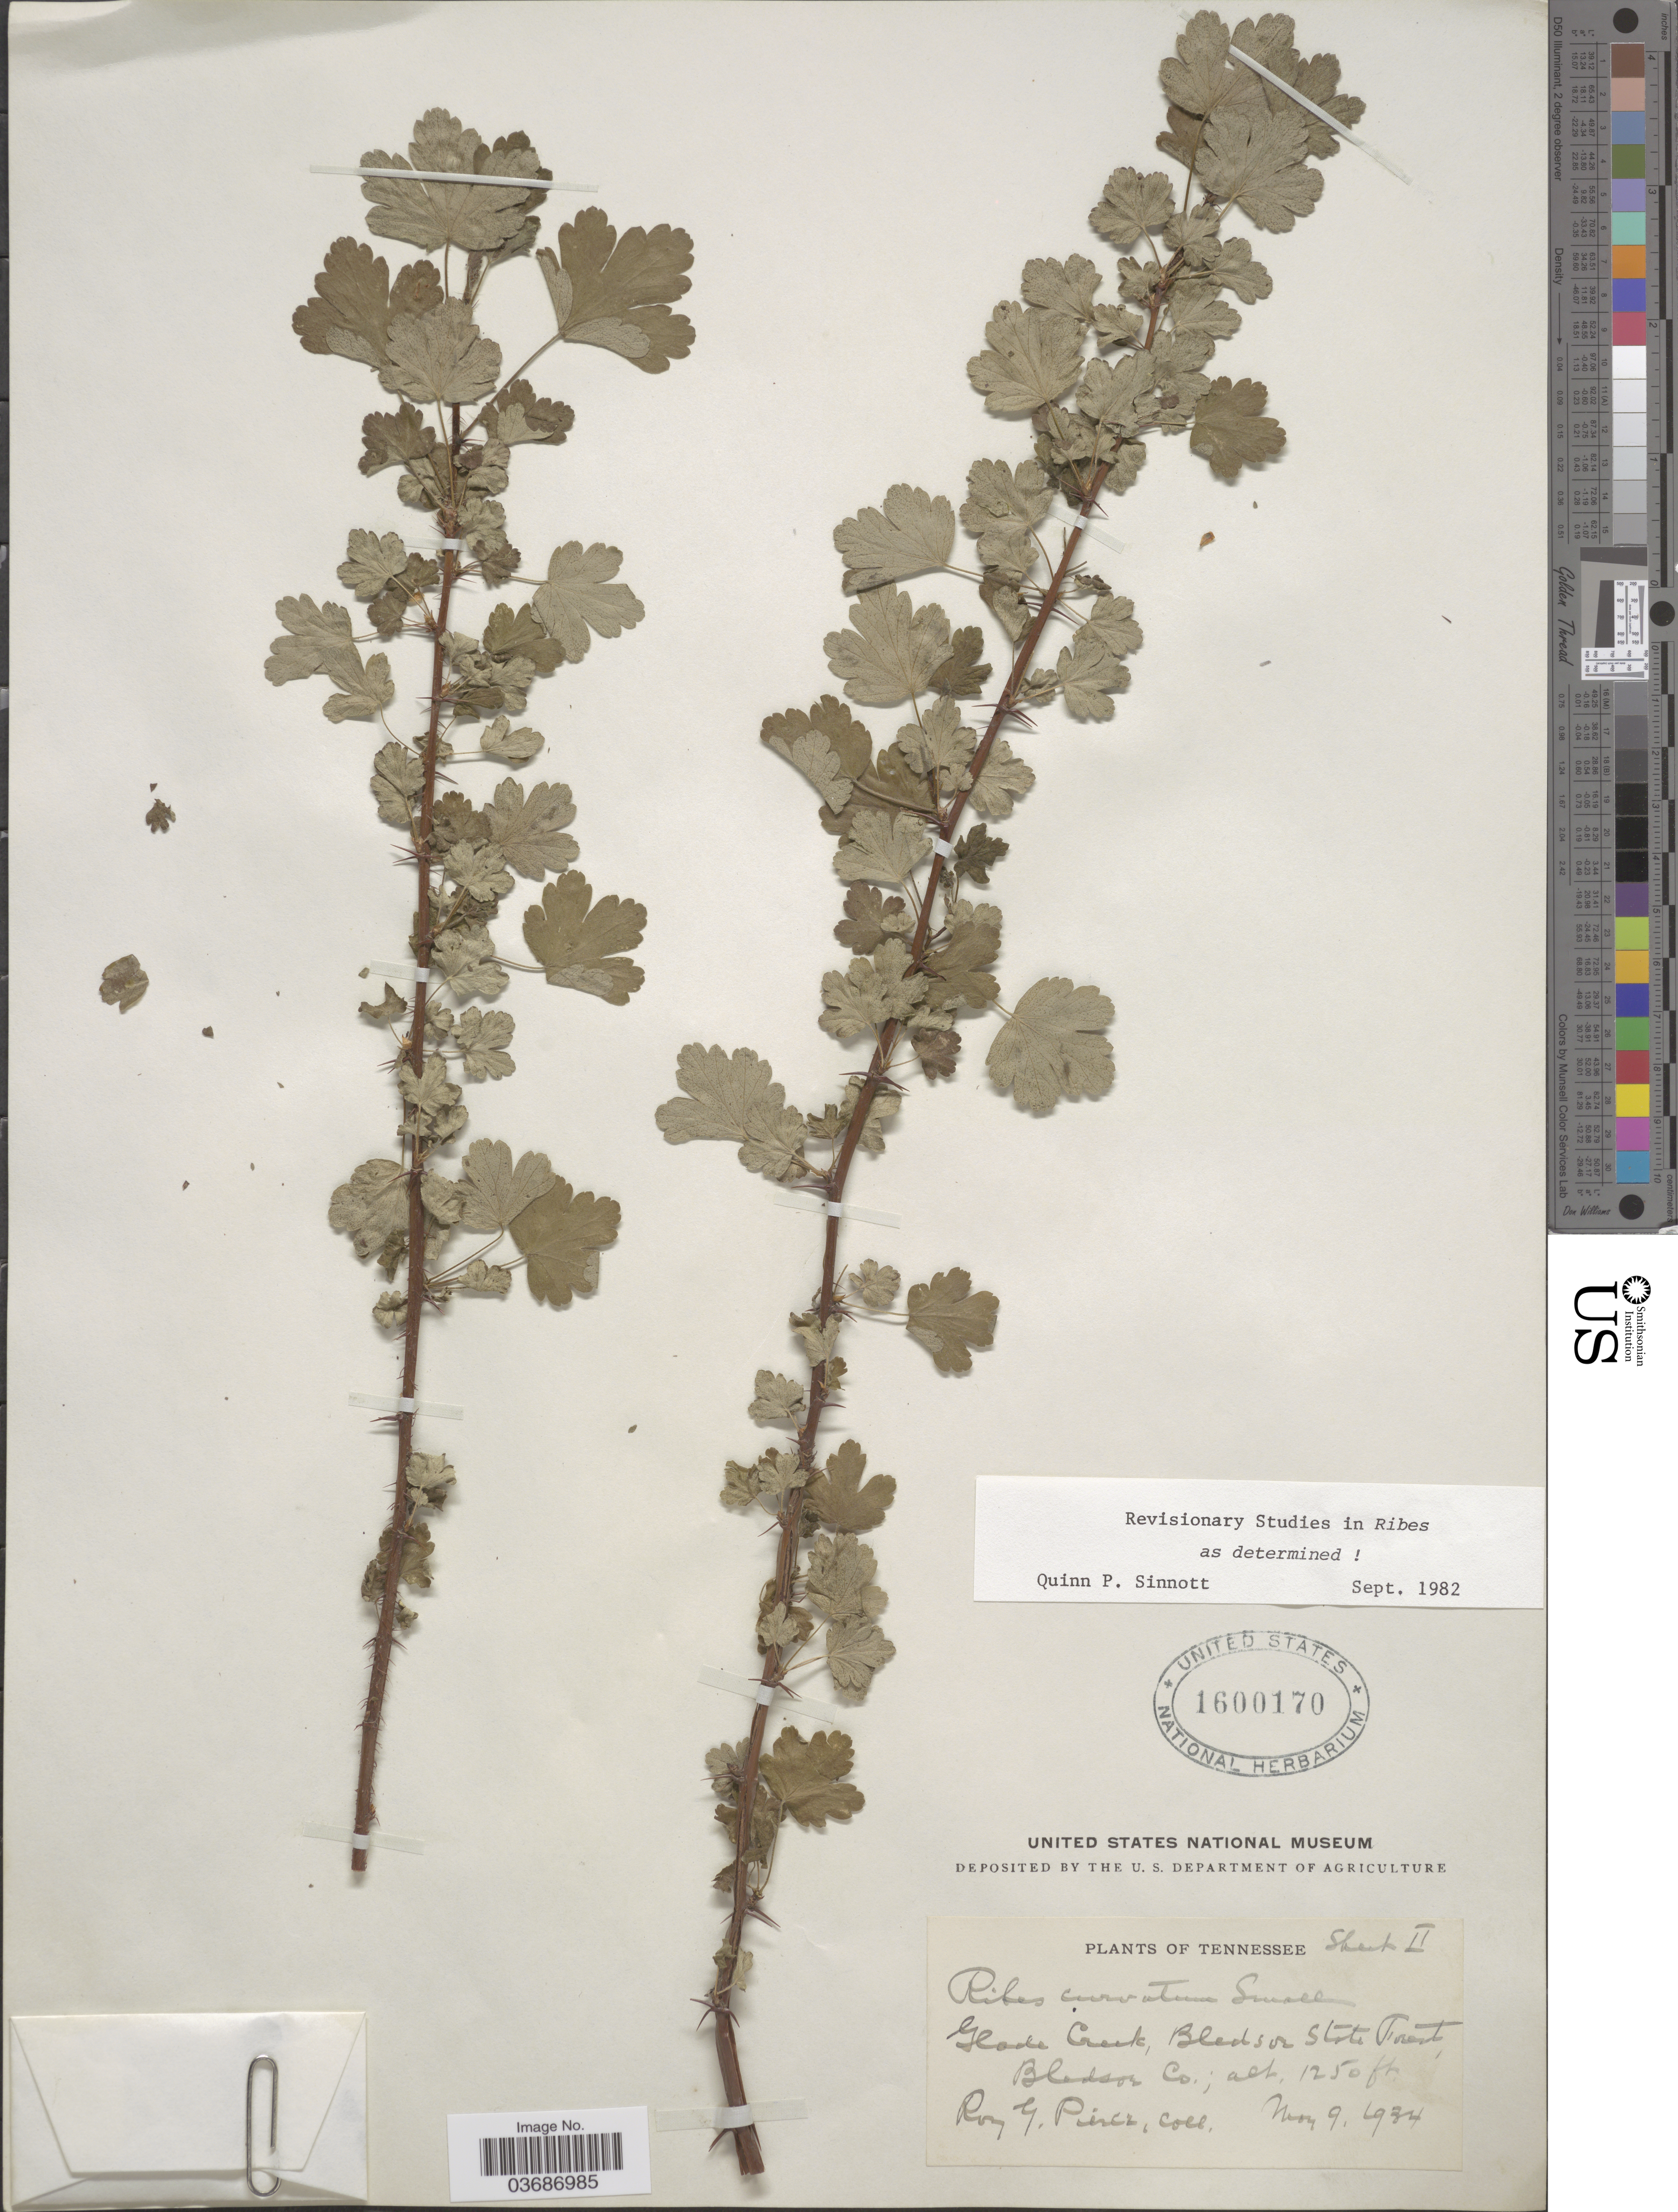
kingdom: Plantae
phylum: Tracheophyta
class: Magnoliopsida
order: Saxifragales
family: Grossulariaceae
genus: Ribes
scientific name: Ribes curvatum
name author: Small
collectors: R. Pierce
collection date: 1934-05-09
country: United States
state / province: Tennessee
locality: Glade Creek, Bledsoe State Forest, Bledsoe Co.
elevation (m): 381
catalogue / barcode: US 1600170